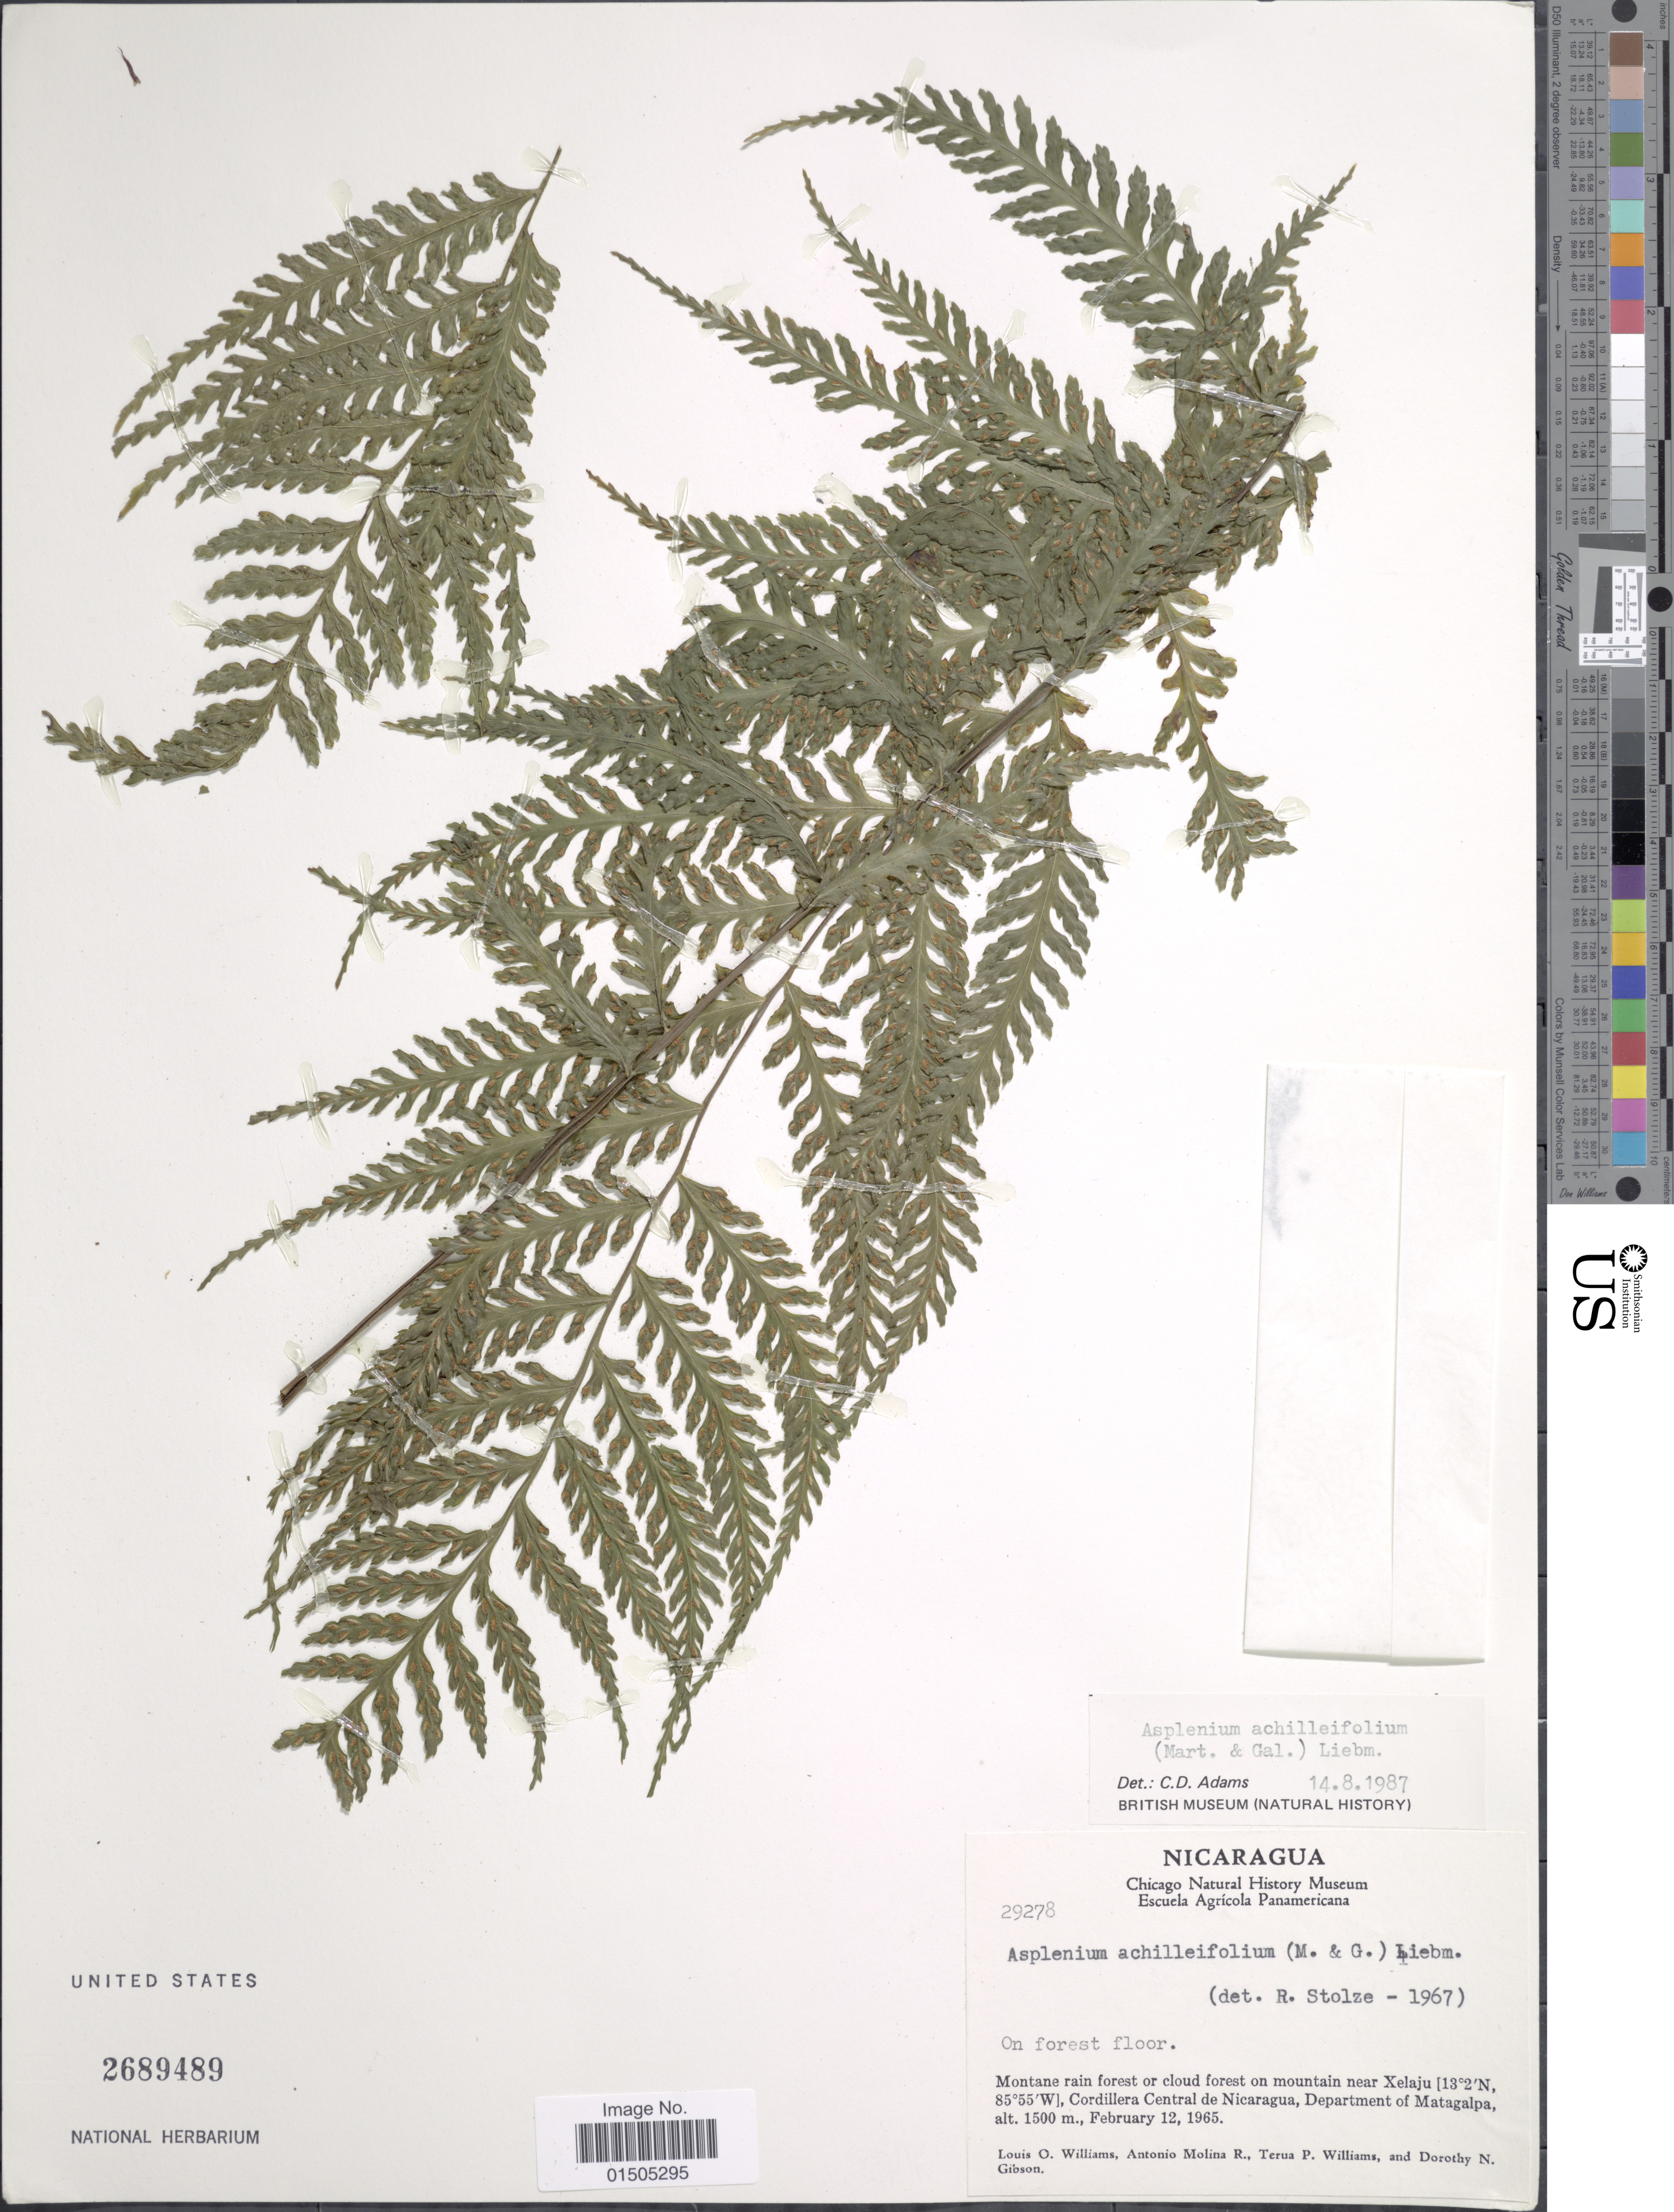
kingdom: Plantae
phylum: Tracheophyta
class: Polypodiopsida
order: Polypodiales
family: Aspleniaceae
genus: Asplenium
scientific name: Asplenium achilleifolium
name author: (M. Martens & Galeotti) Liebm.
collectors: L. O. Williams, A. Molina R., T. P. Williams & D. N. Gibson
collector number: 29278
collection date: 1965-02-12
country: Nicaragua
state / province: Matagalpa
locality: Montane rain forest or cloud forest on mountain near Xelaju, Cordillera Central de Nicaragua.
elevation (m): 1500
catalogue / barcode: US 2689489